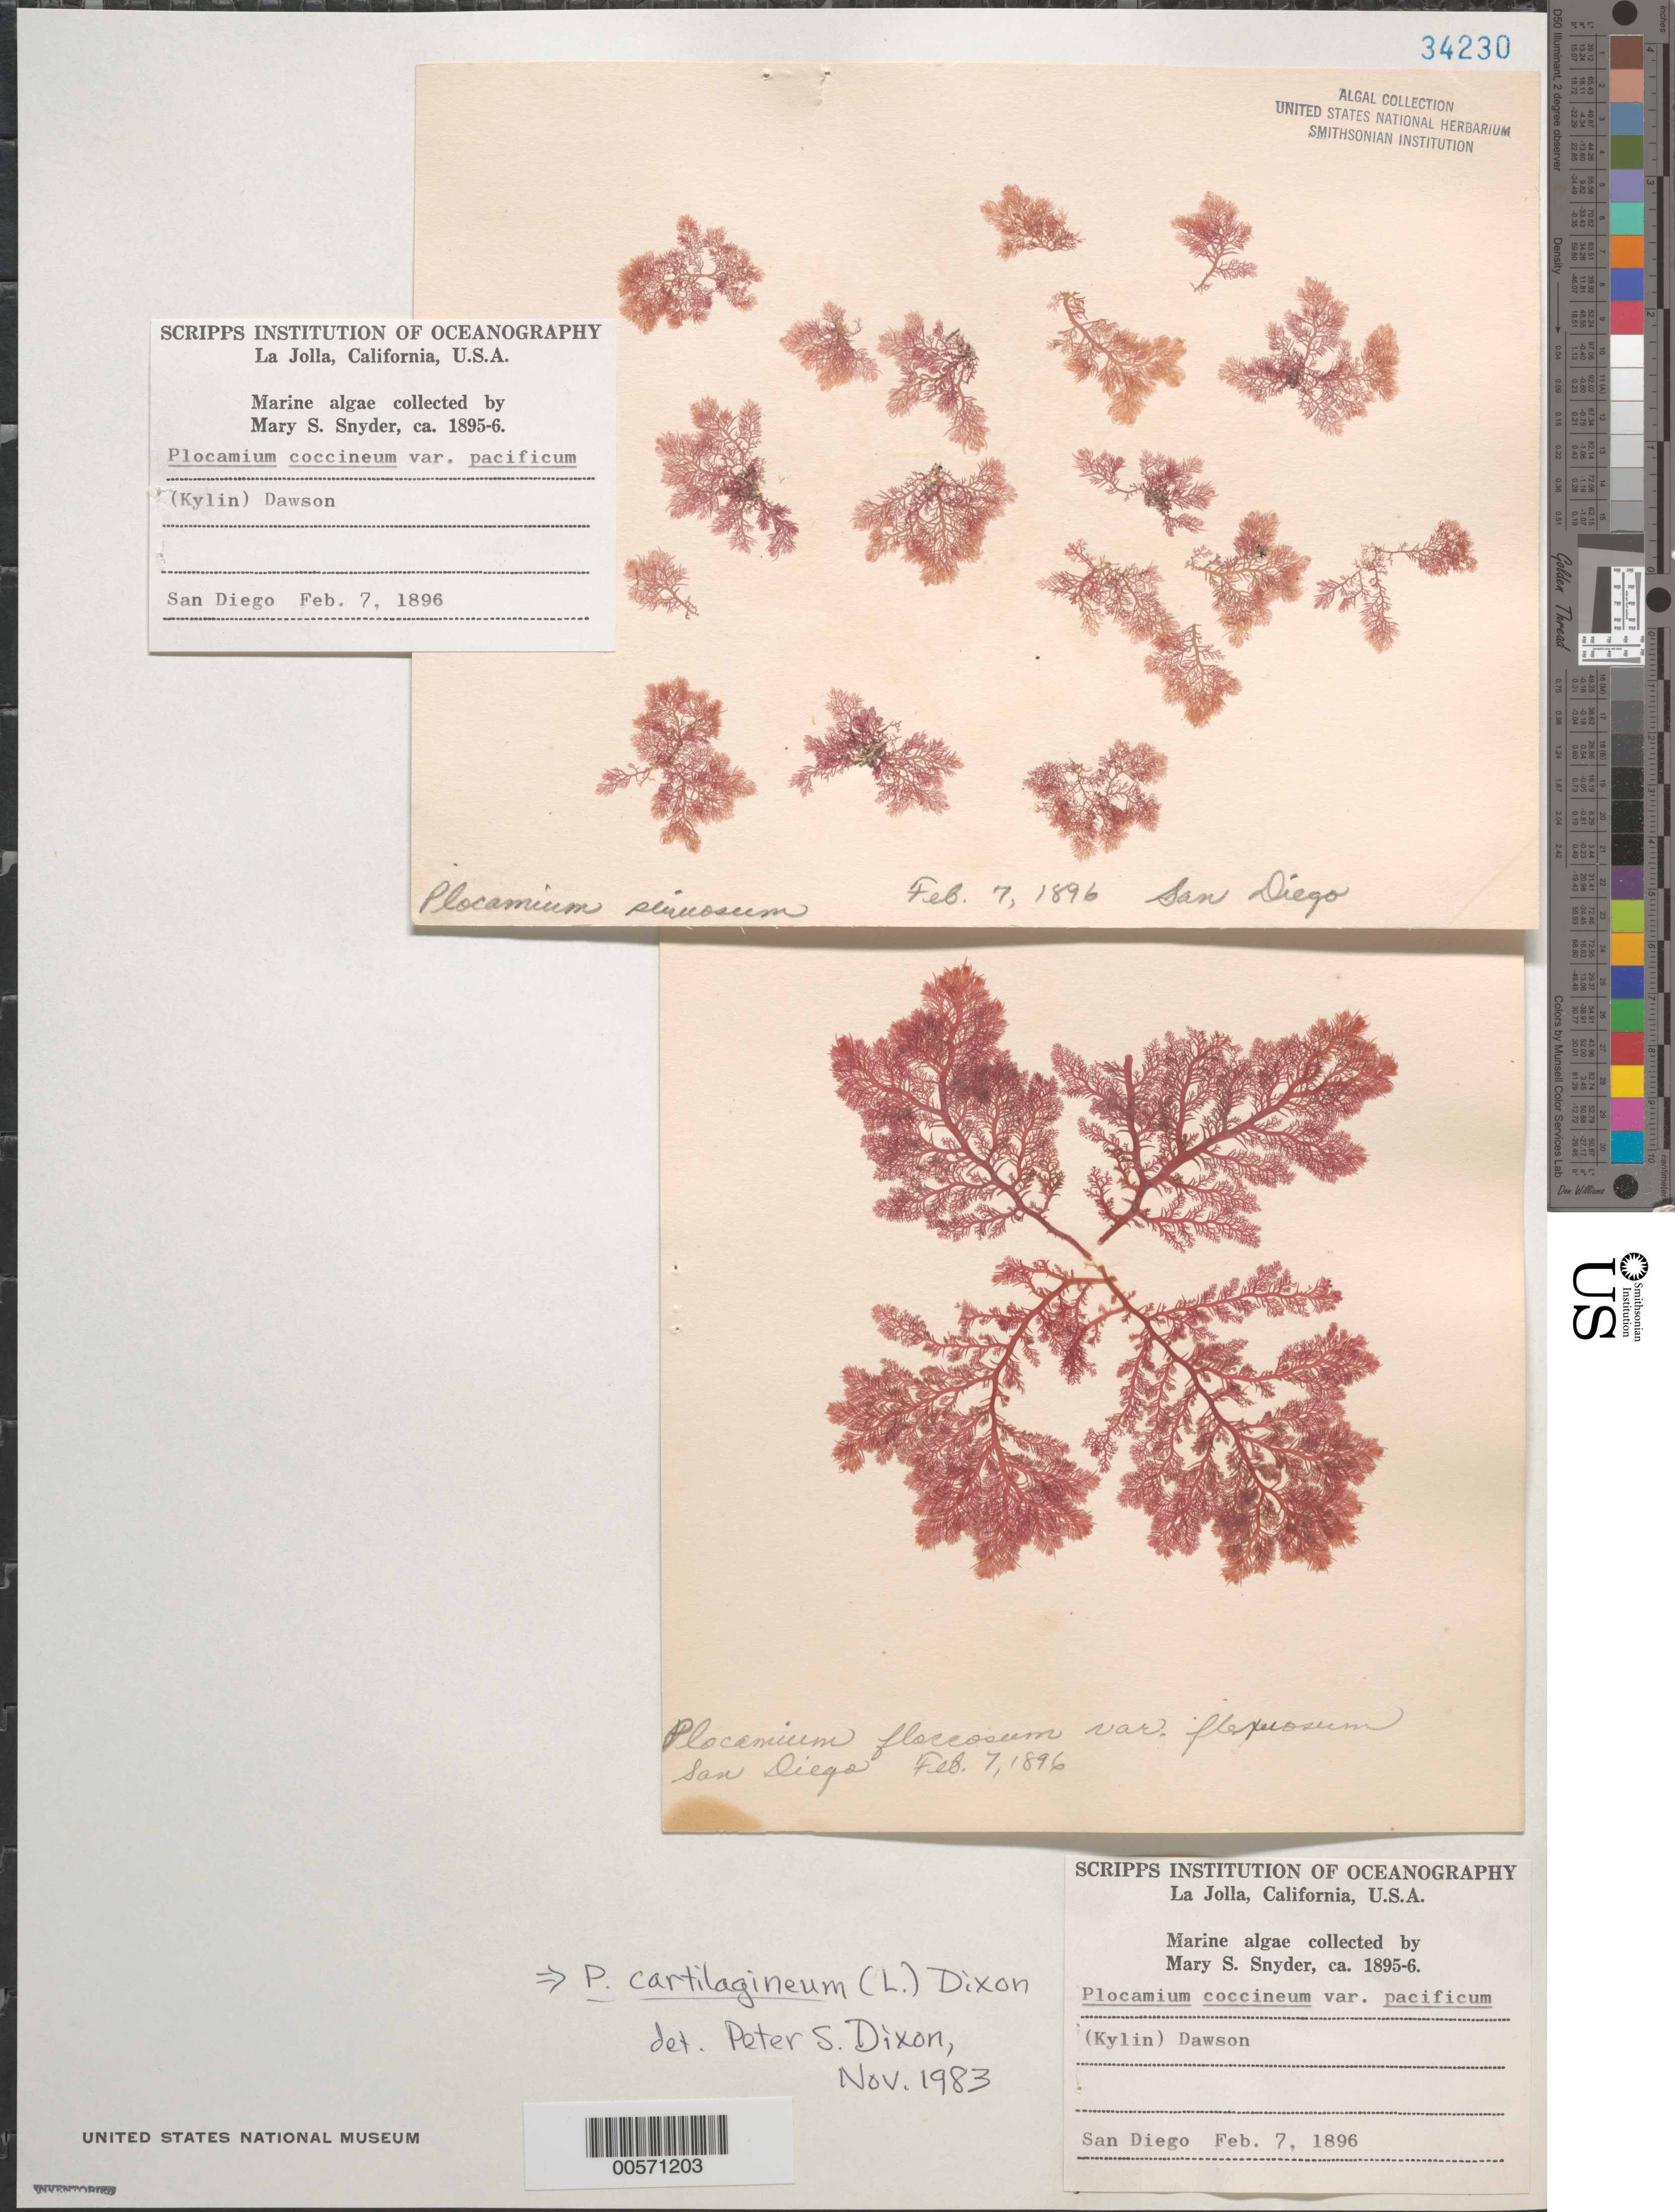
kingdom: Plantae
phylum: Rhodophyta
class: Florideophyceae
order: Plocamiales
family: Plocamiaceae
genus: Plocamium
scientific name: Plocamium cartilagineum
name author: (L.) P.S. Dixon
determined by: Dixon, P. S.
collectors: M. Snyder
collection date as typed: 07 Feb 1896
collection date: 1896-02-07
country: United States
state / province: California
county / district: San Diego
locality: San Diego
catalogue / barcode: US 34230